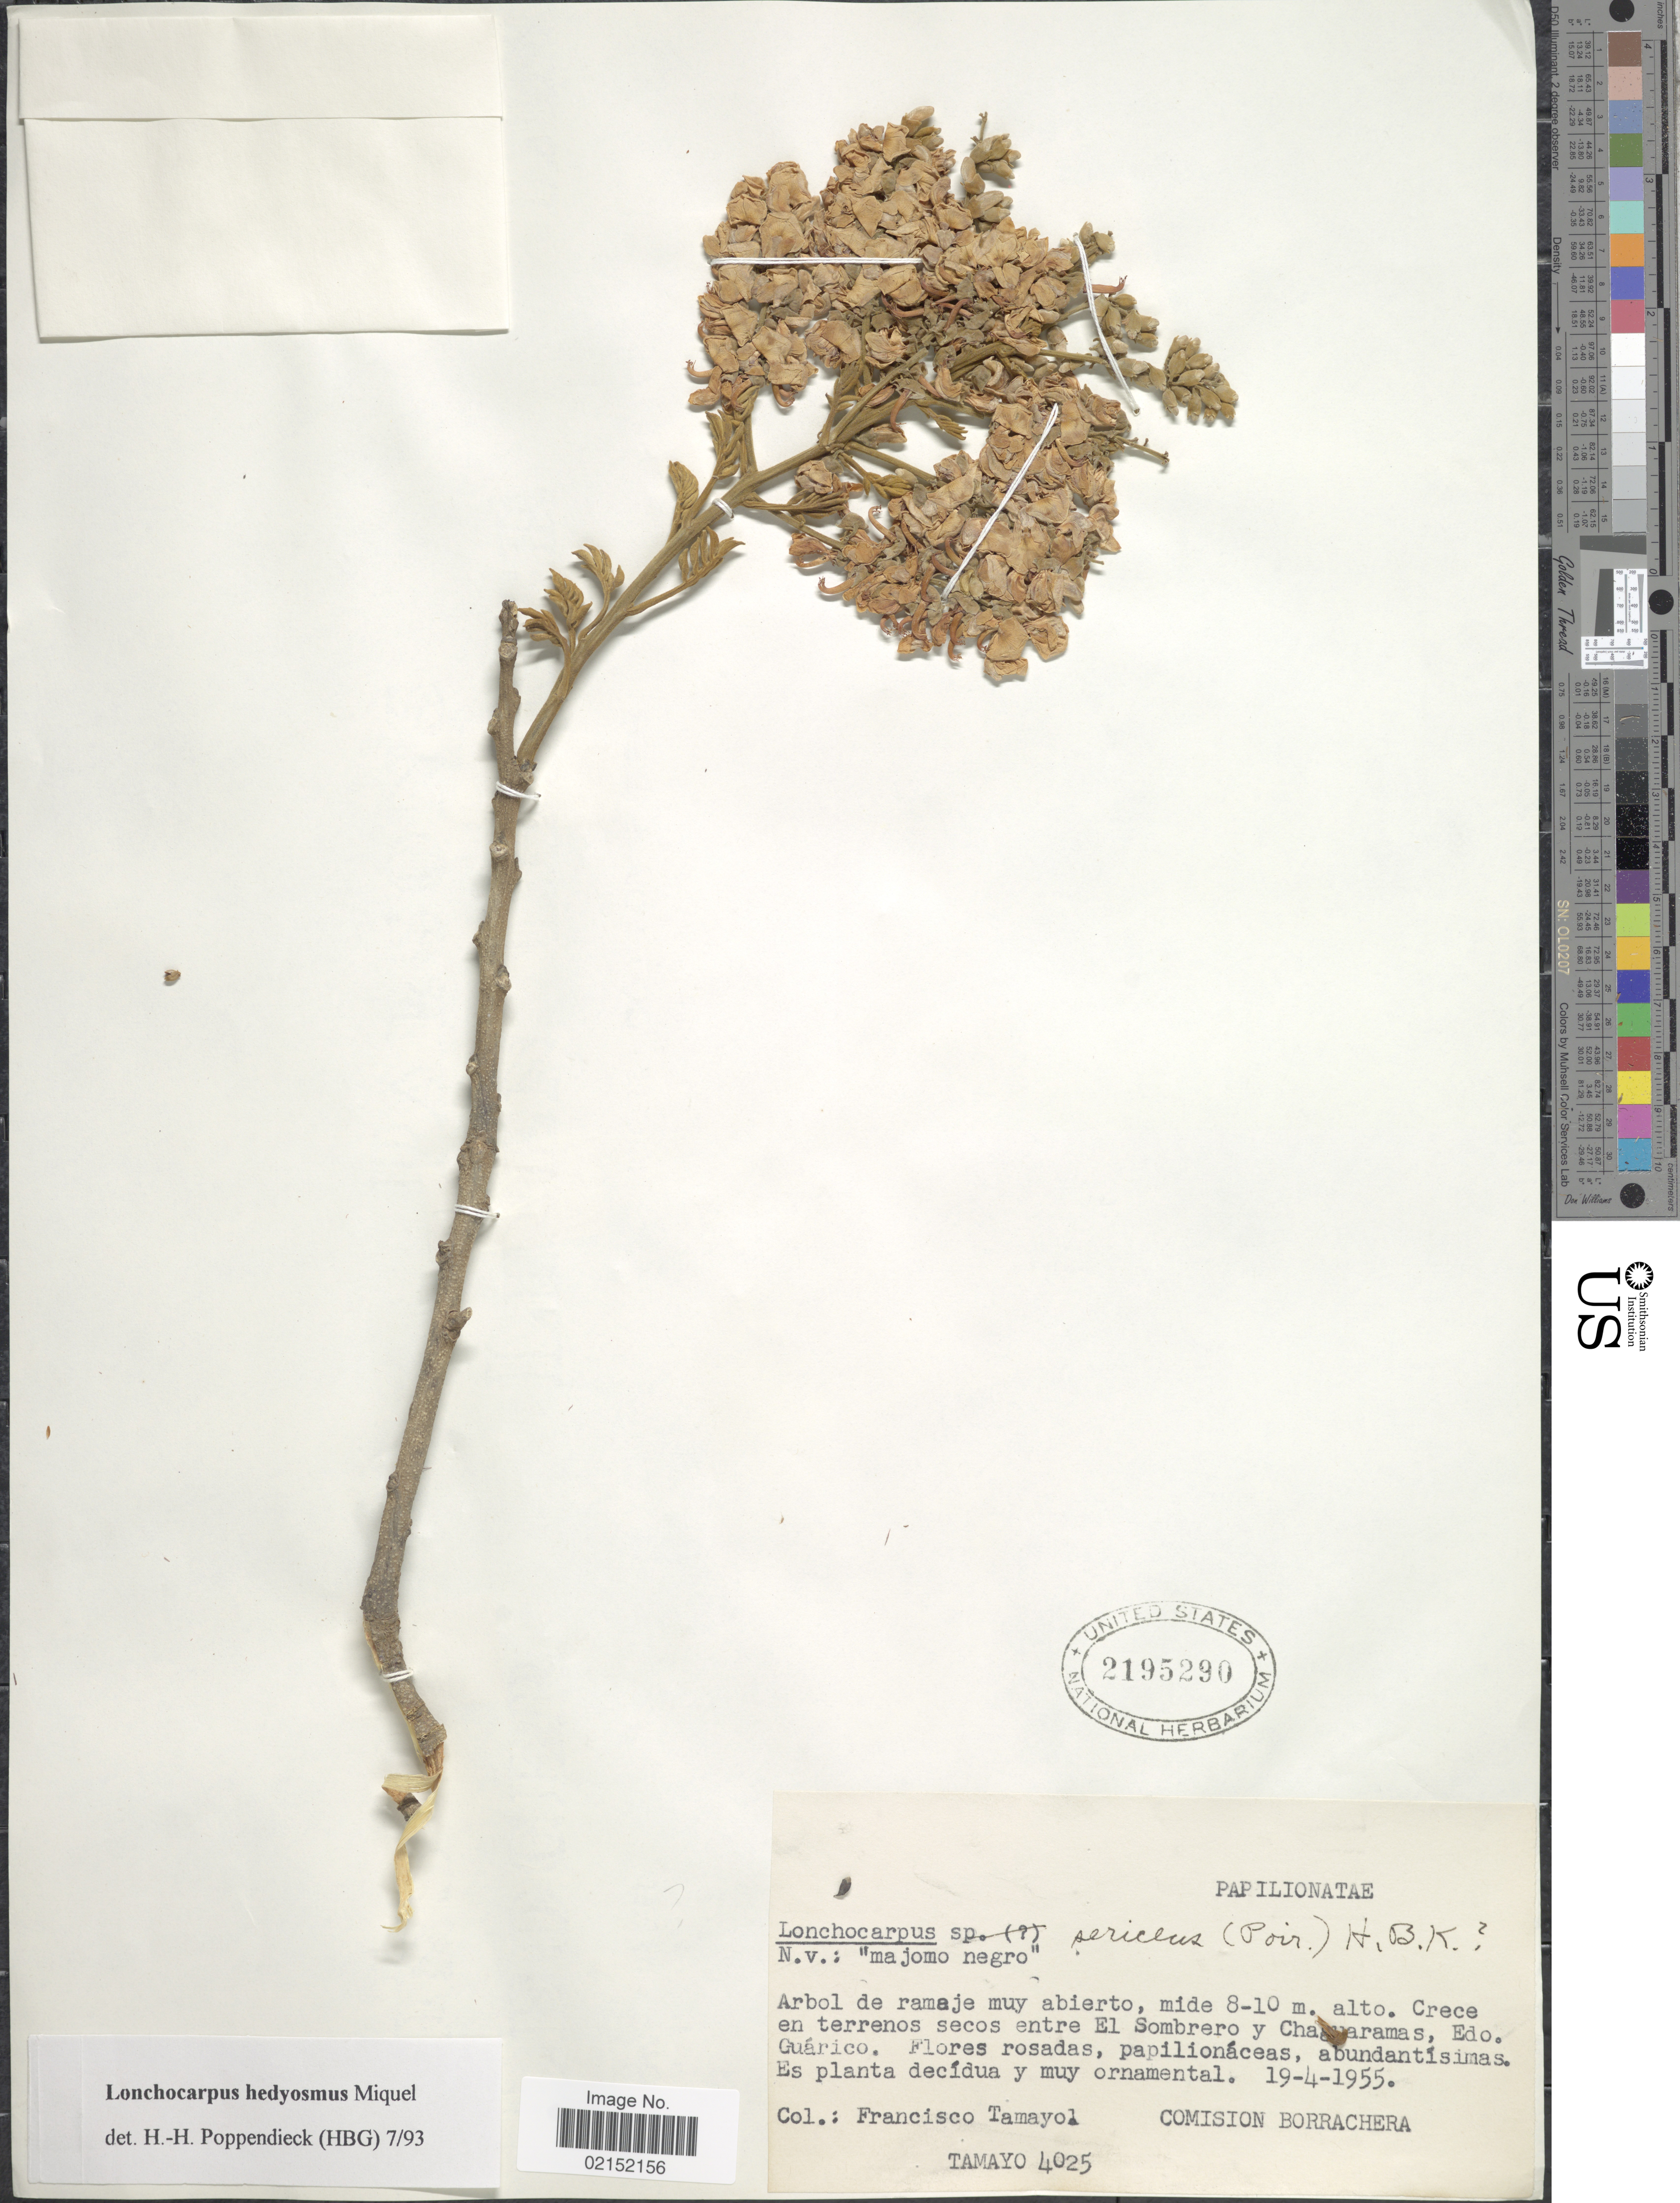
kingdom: Plantae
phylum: Tracheophyta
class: Magnoliopsida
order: Fabales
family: Fabaceae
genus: Lonchocarpus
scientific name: Lonchocarpus hedyosmus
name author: Miq.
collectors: F. Tamayo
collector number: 1/4025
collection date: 1955-04-19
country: Venezuela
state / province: Guárico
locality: Crece en terrenos secos entre El Sombrero y Chaguaramas, Edo. Guarico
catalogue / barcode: US 2195290